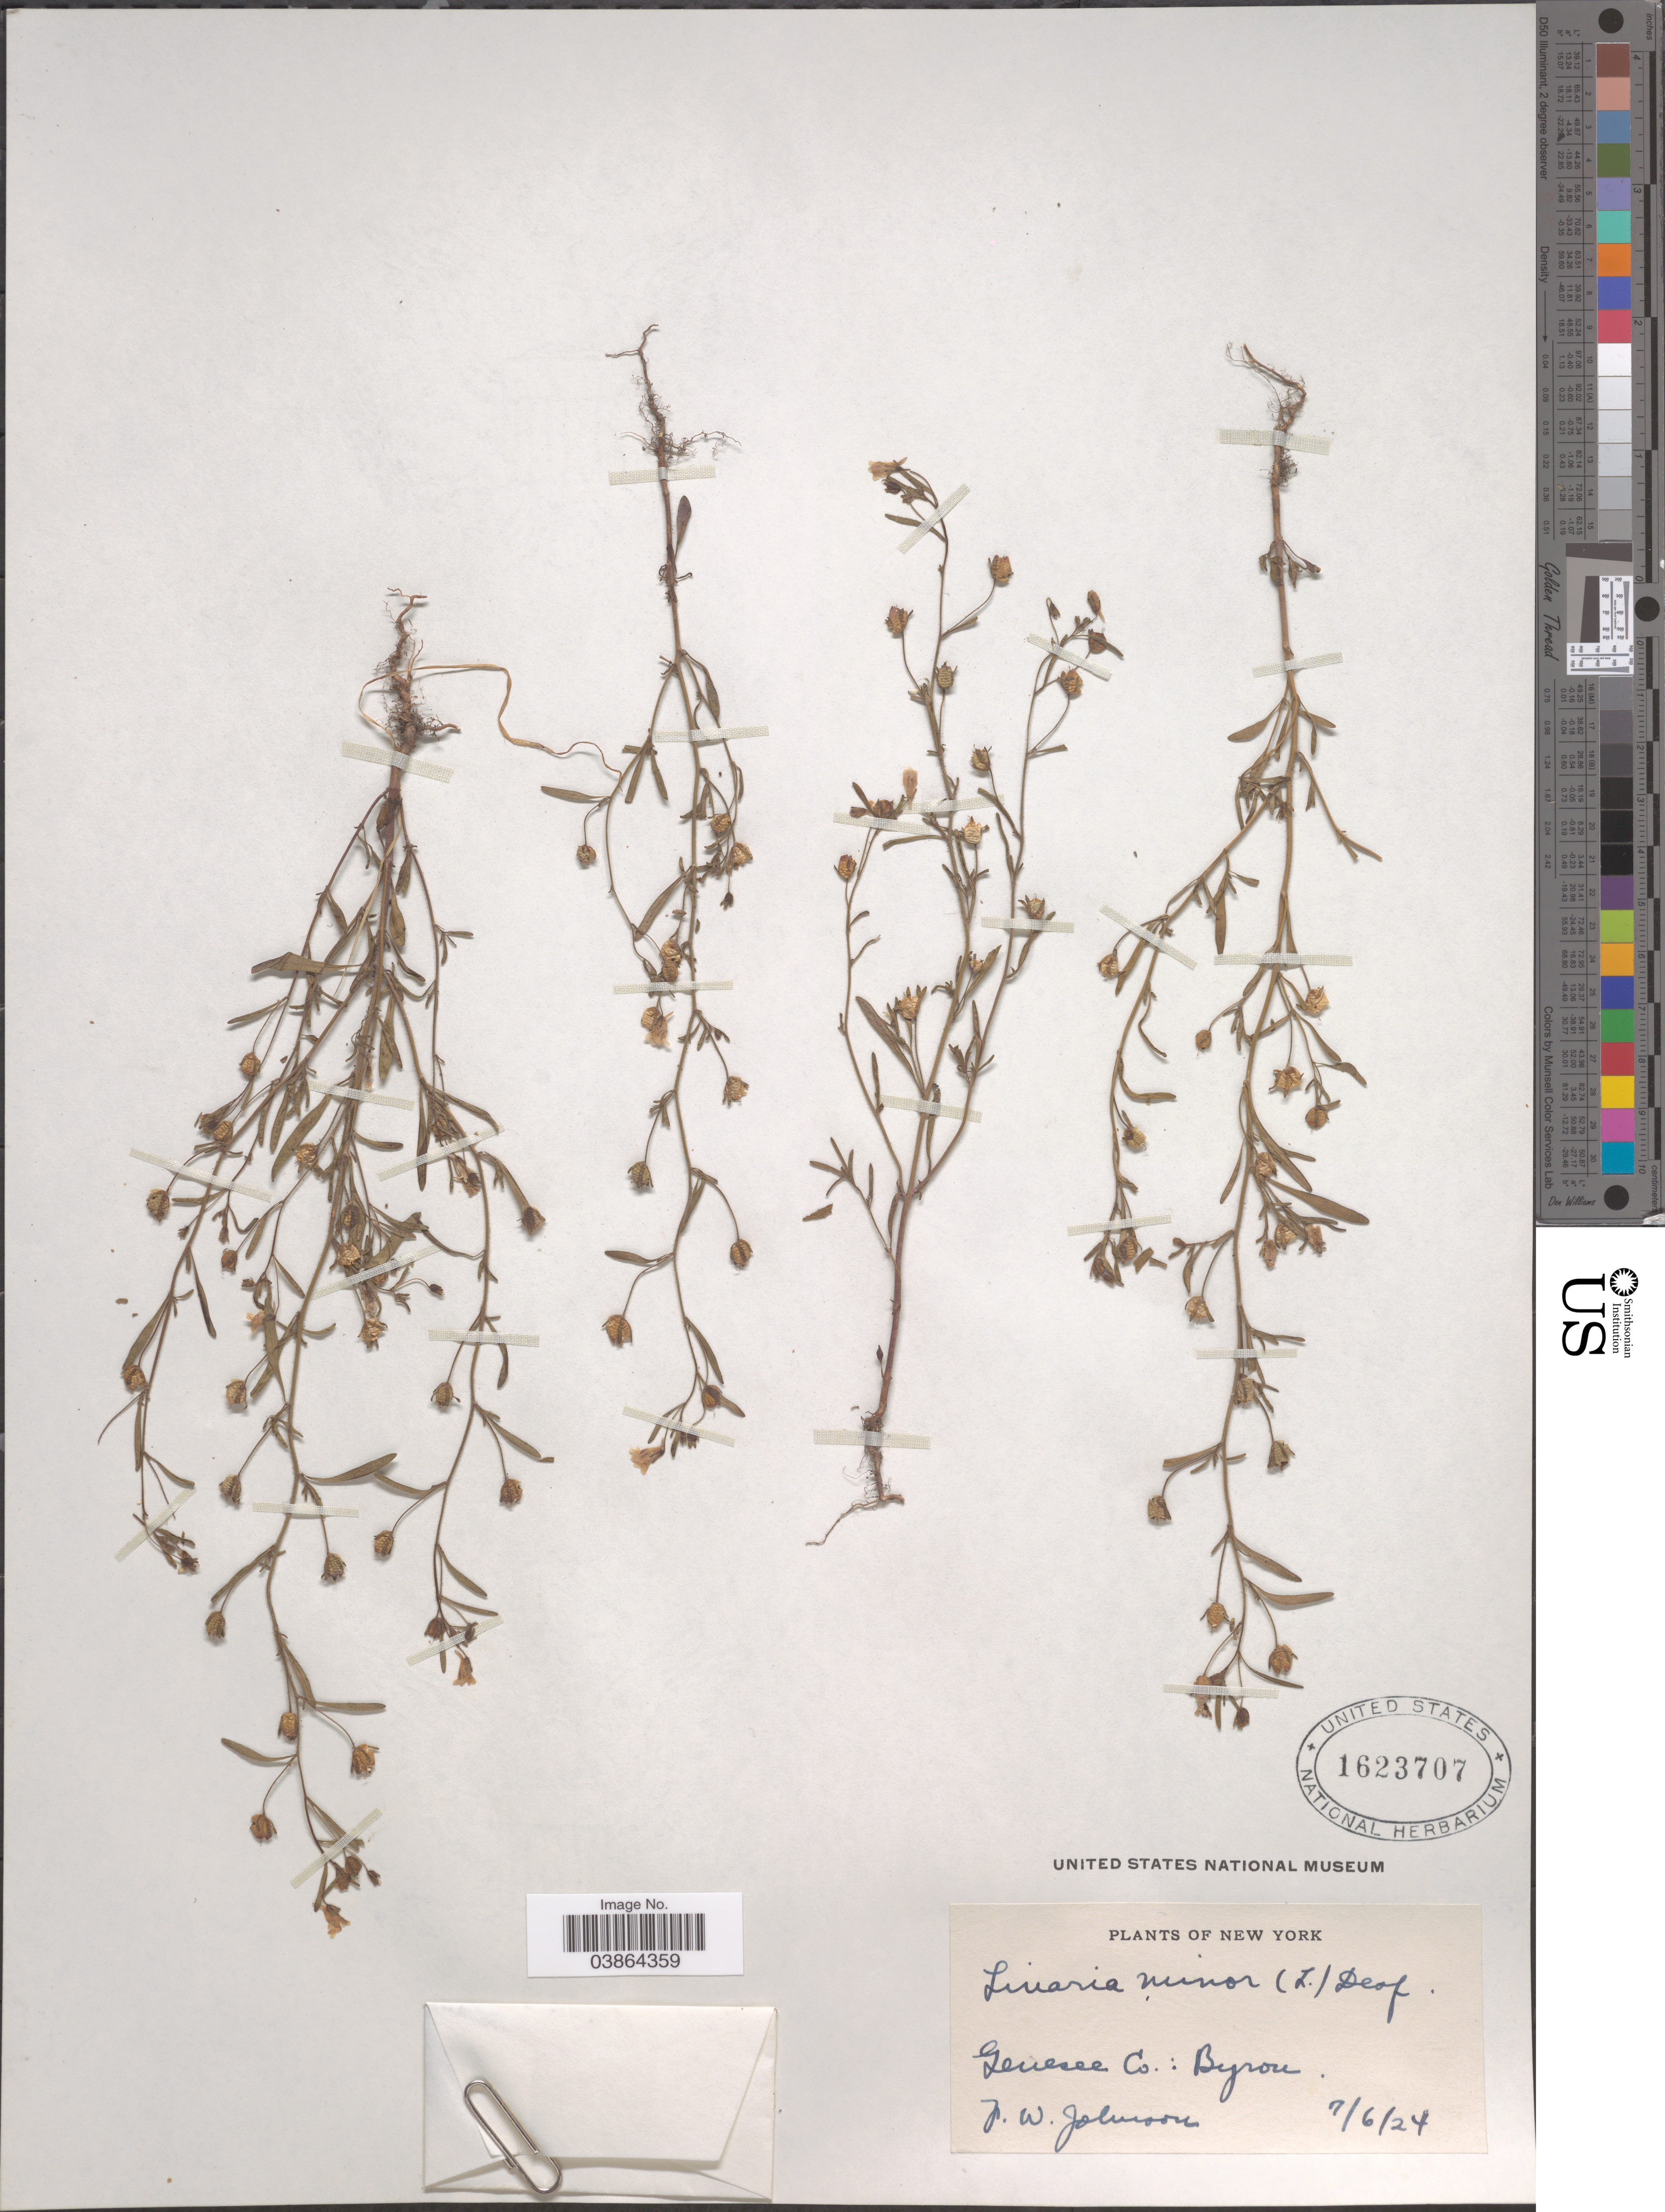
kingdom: Plantae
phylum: Tracheophyta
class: Magnoliopsida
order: Lamiales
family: Plantaginaceae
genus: Chaenorrhinum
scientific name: Chaenorrhinum minor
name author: (L.) Lange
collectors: J. W. Johnson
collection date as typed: Transcribed d/m/y: 6/7/24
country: United States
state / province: New York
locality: Genesee Co.: Byron.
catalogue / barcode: US 1623707